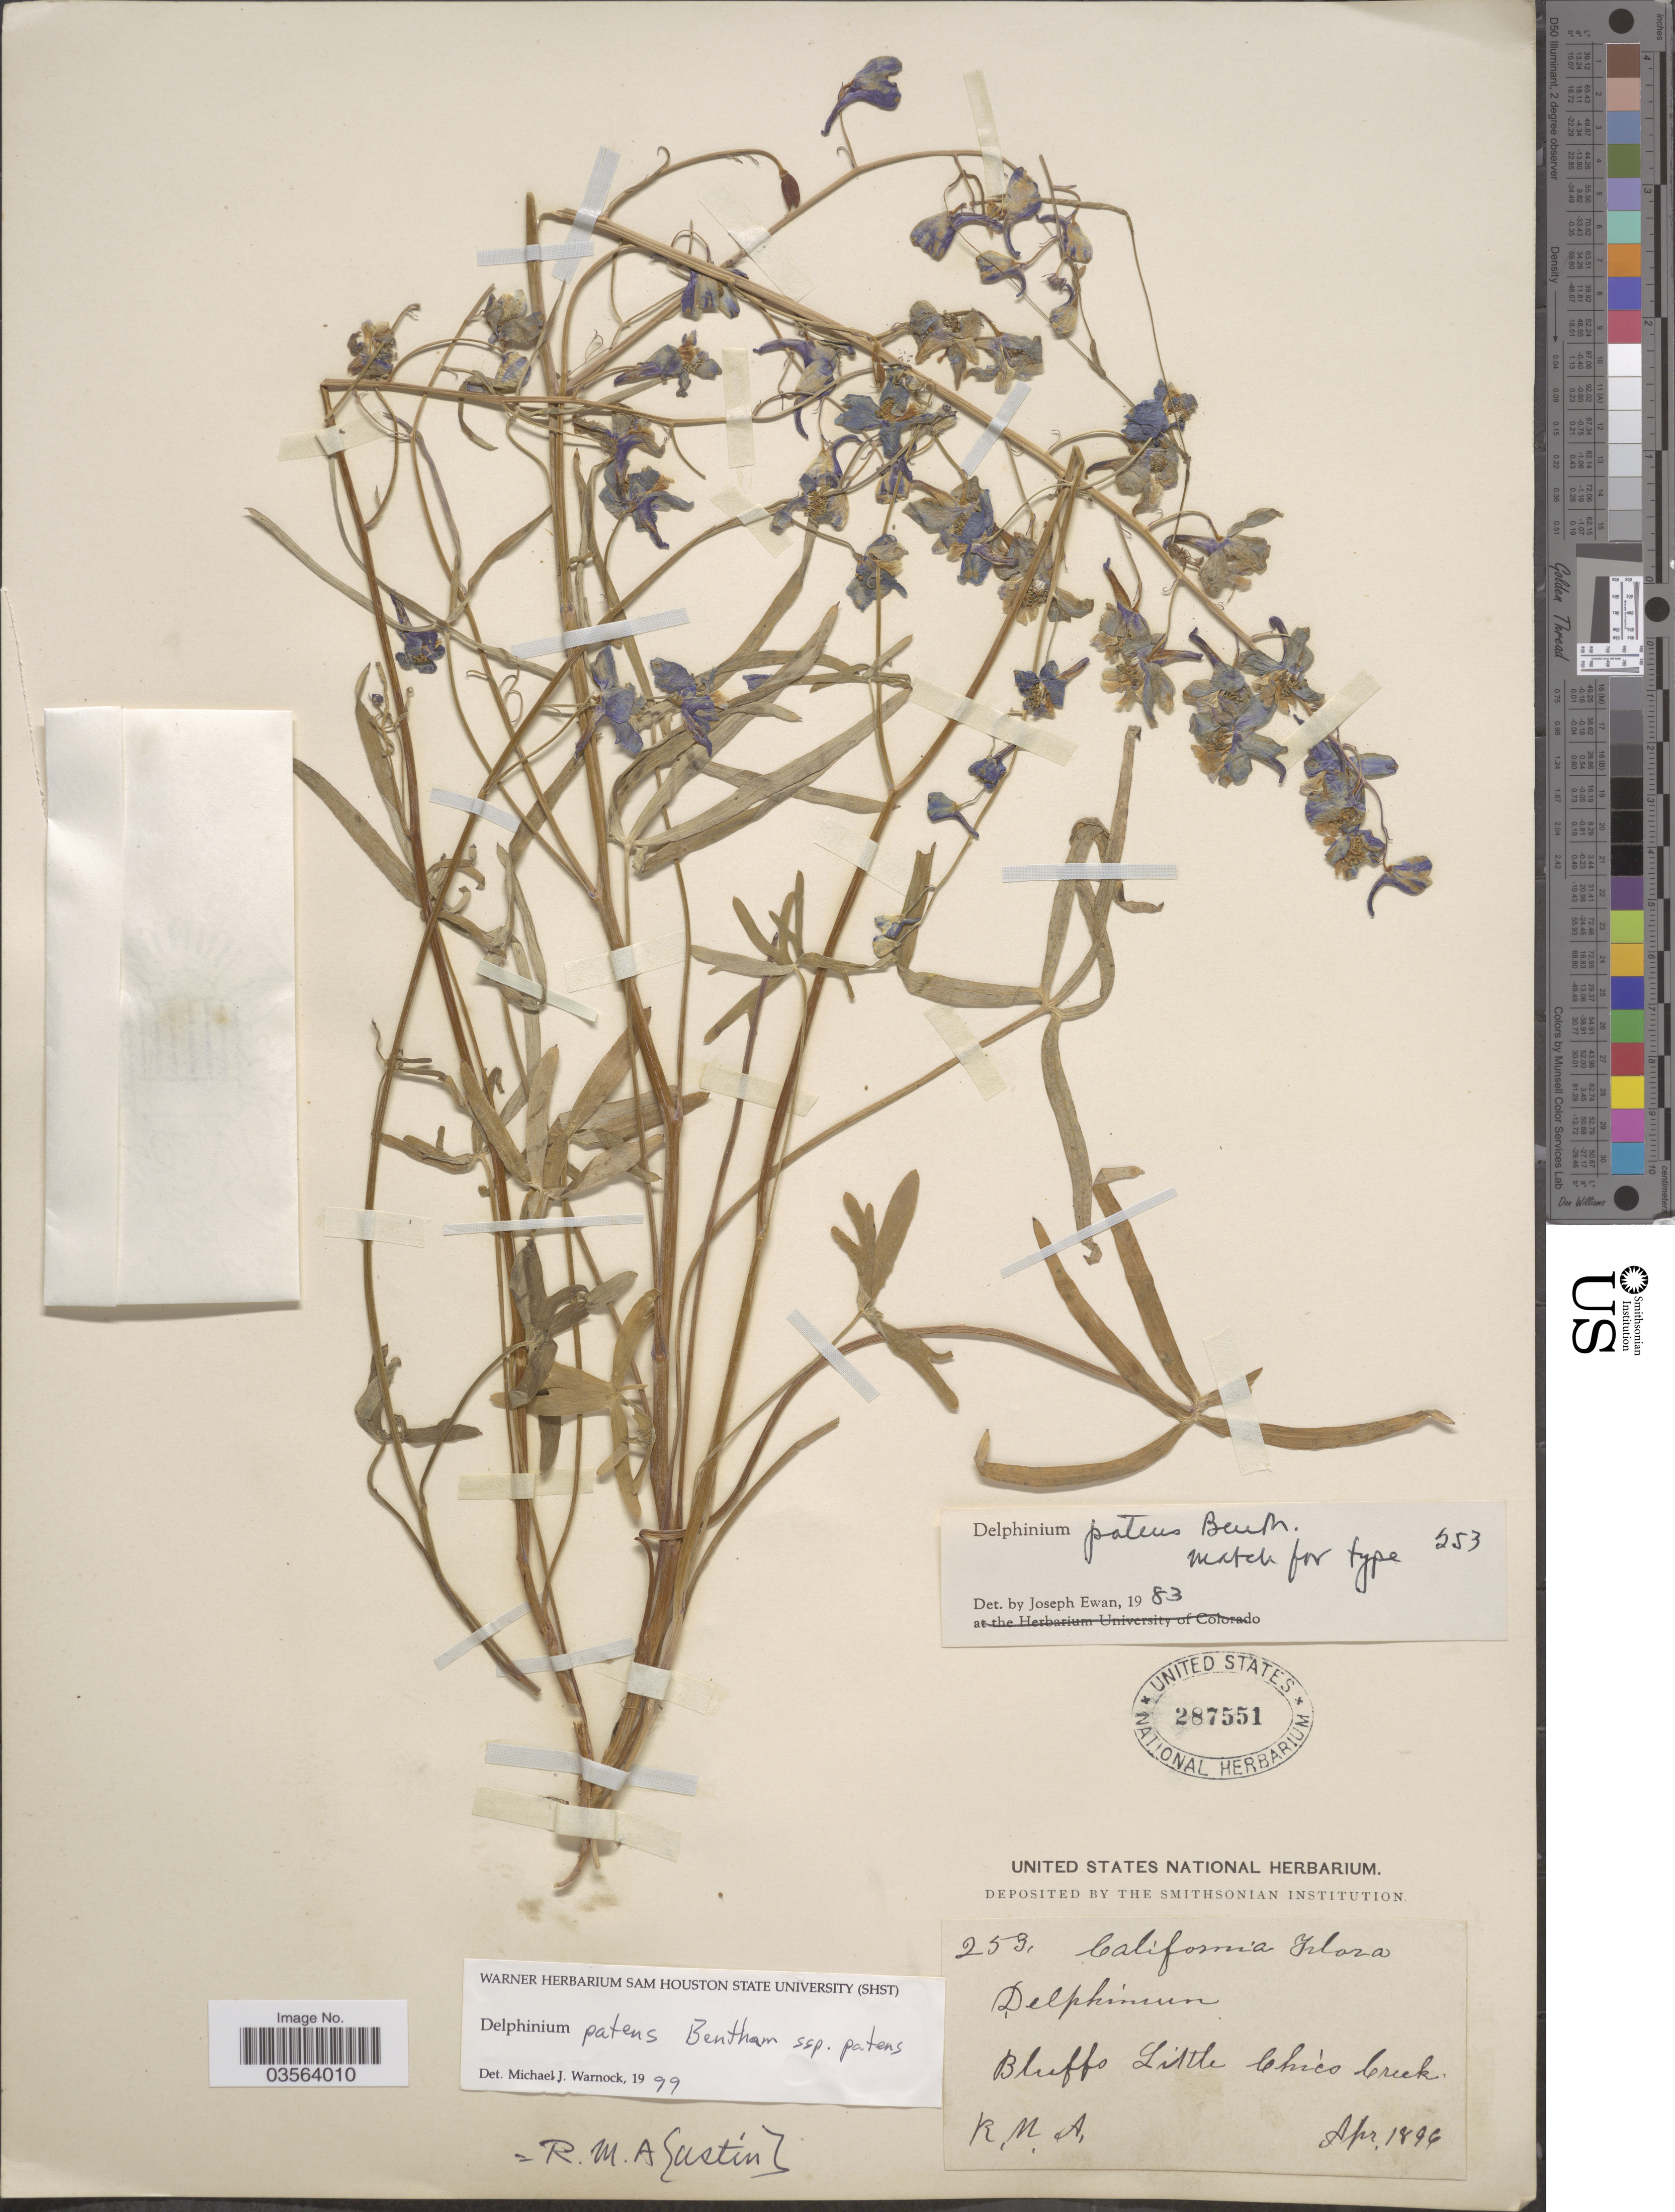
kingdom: Plantae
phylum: Tracheophyta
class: Magnoliopsida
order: Ranunculales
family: Ranunculaceae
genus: Delphinium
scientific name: Delphinium patens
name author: Benth.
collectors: R. Austin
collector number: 253*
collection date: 1896-04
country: United States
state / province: California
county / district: Butte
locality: Bluffs Little Chico Creek.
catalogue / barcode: US 287551